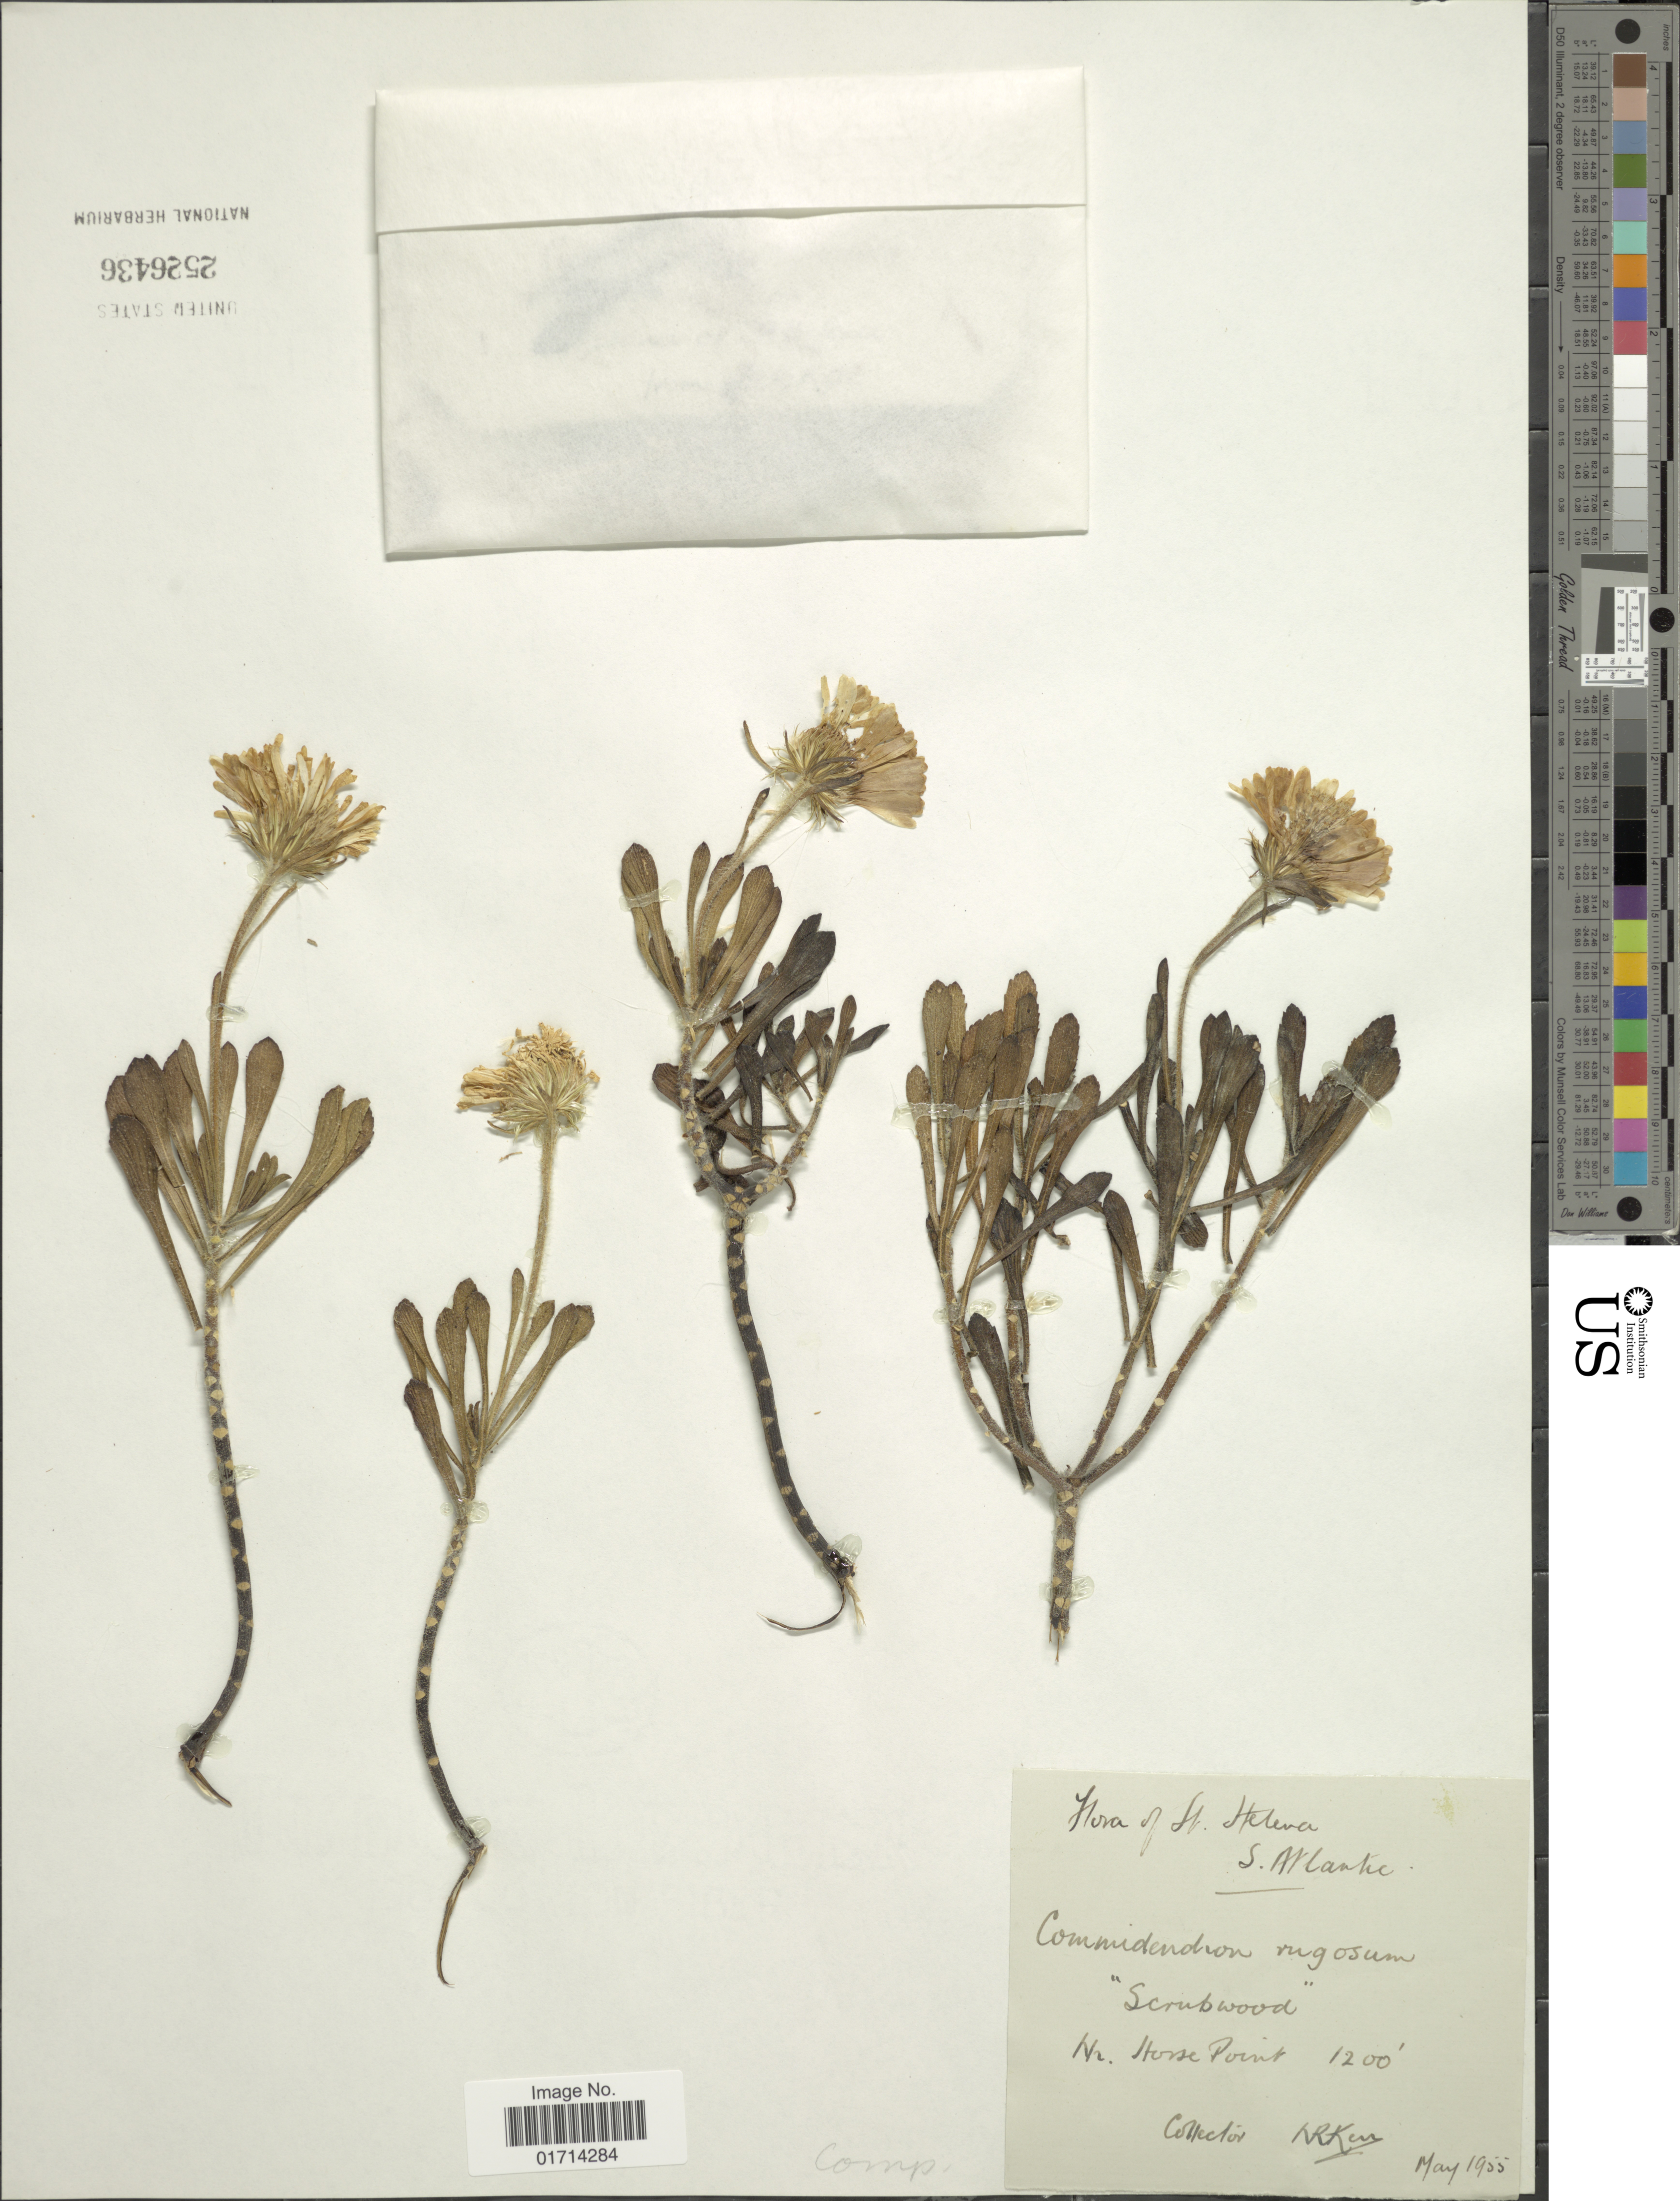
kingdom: Plantae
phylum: Tracheophyta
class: Magnoliopsida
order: Asterales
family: Asteraceae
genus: Commidendrum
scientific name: Commidendrum rugosum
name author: (Aiton) DC.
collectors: N. Kerr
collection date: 1955-05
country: St. Helena Islands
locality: S. Atlantic, Nr. Horse Point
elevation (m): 366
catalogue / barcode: US 2526436